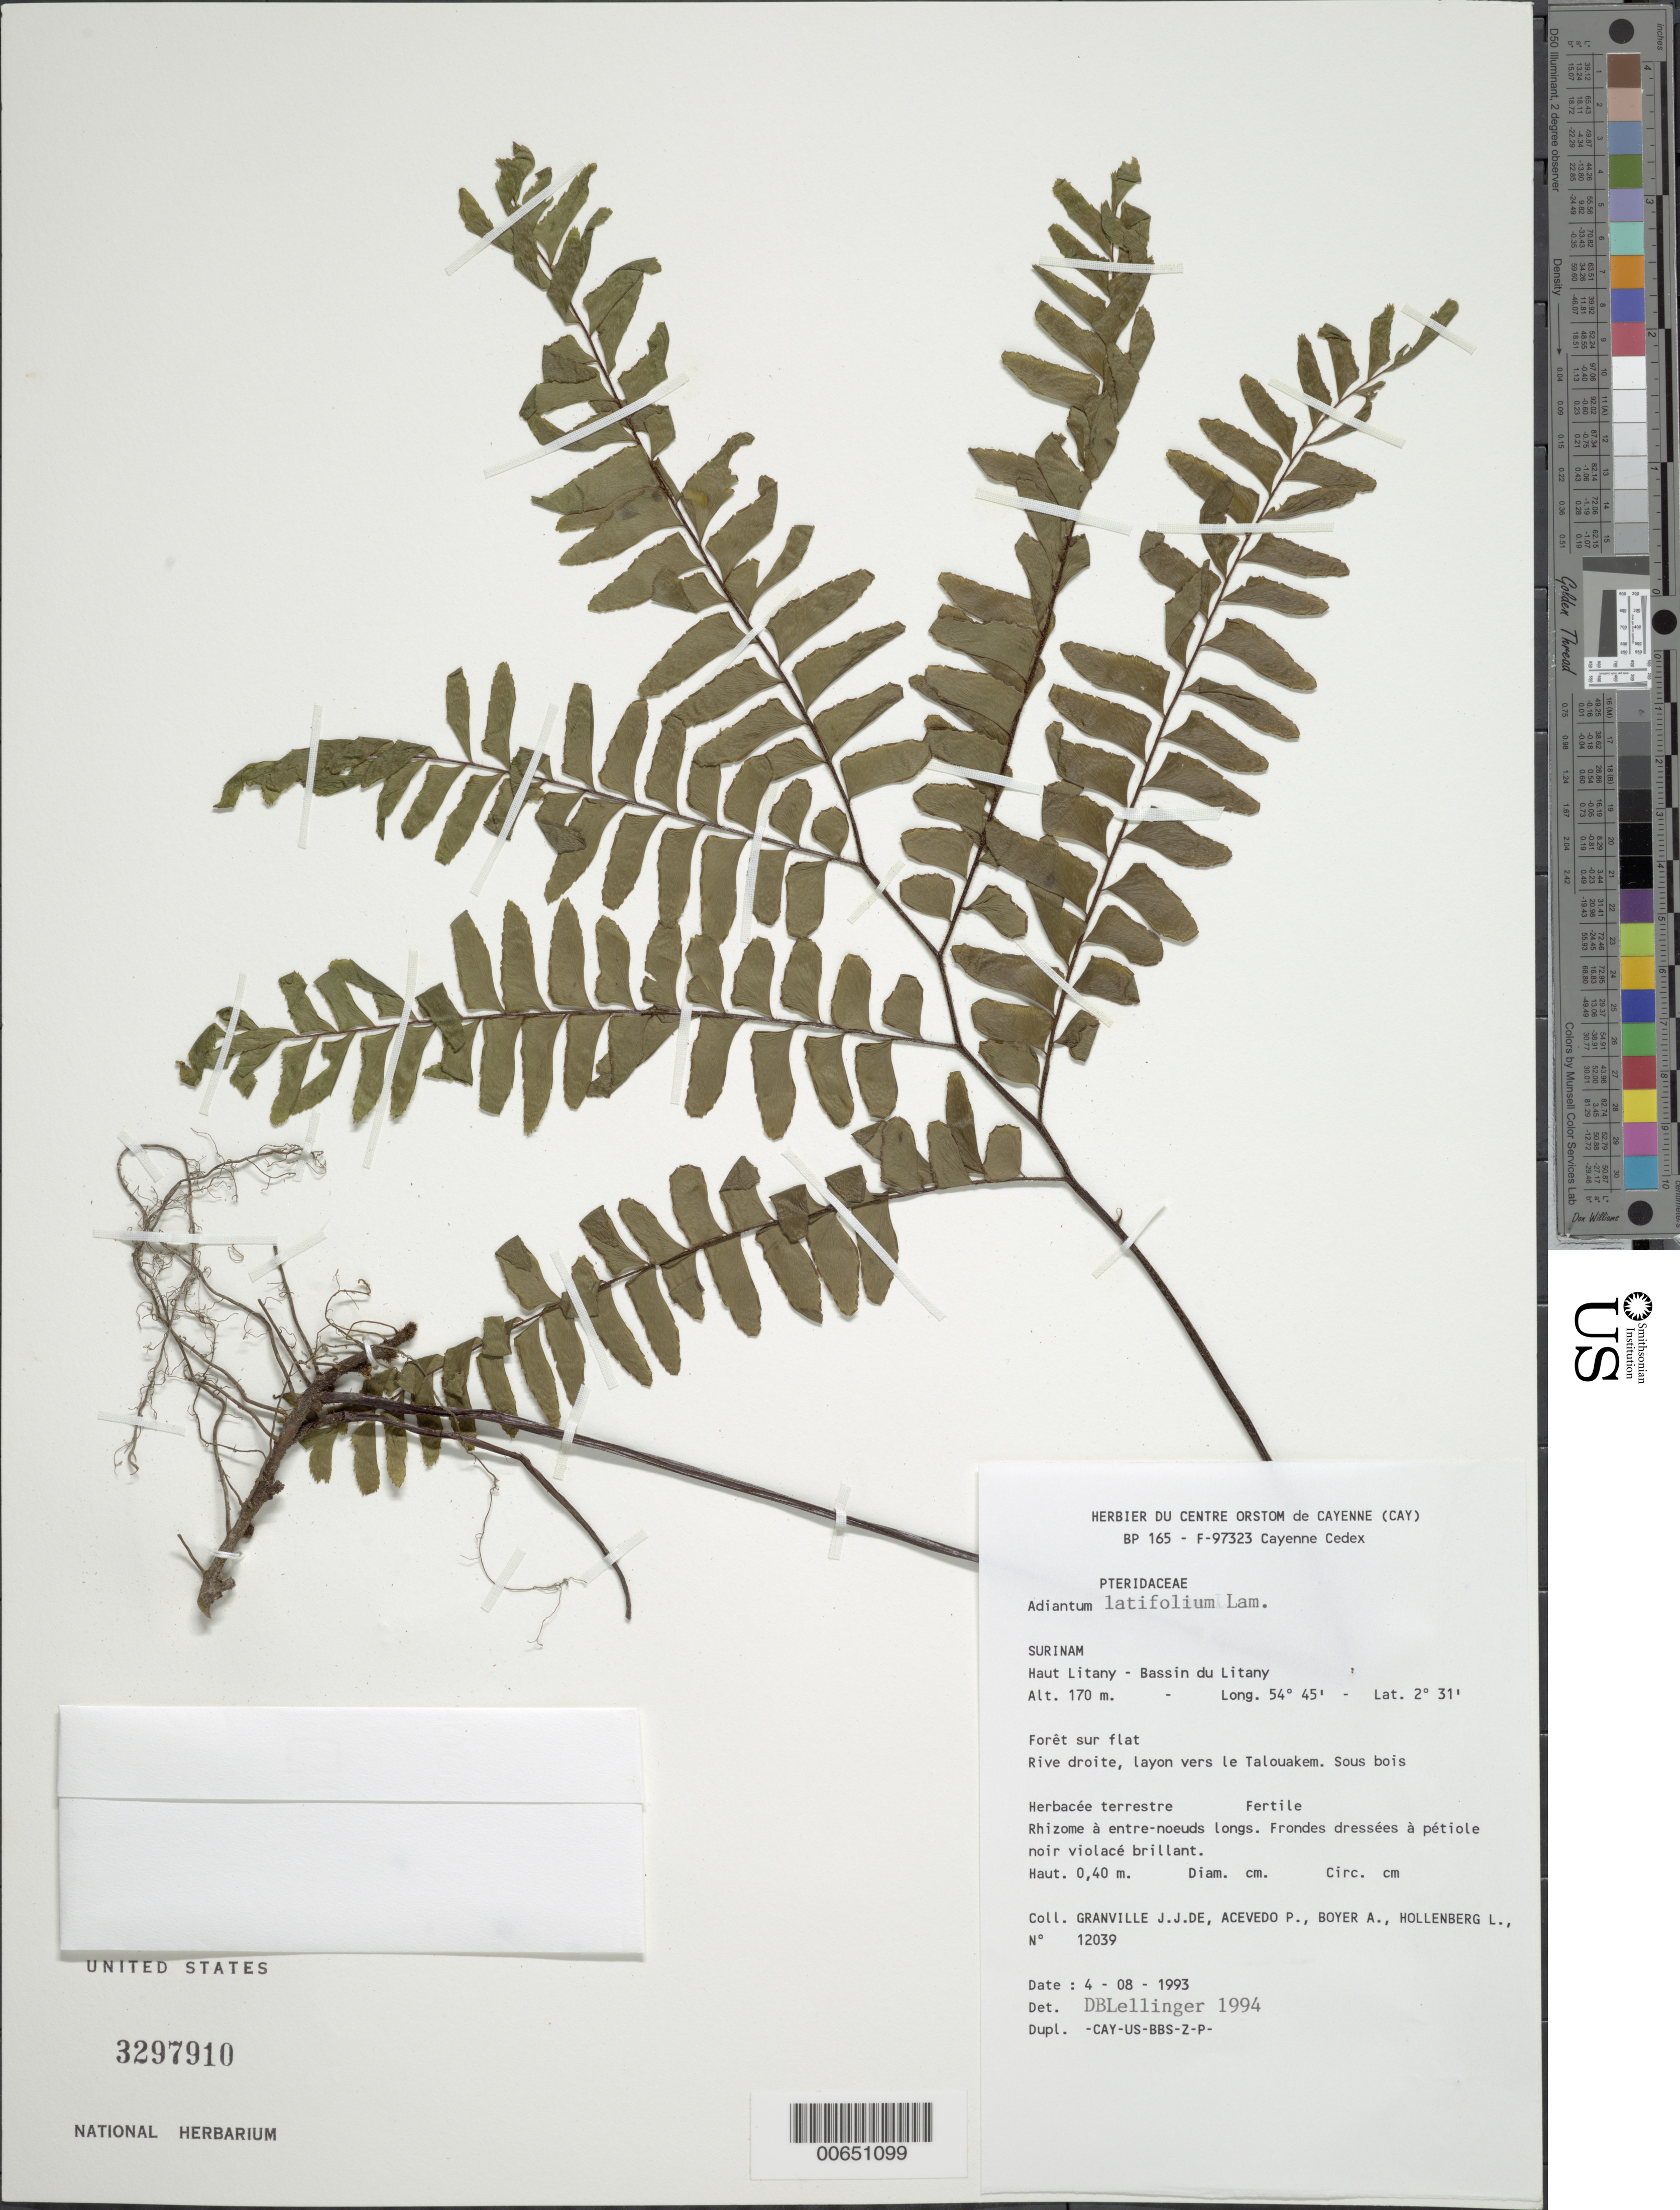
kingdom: Plantae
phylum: Tracheophyta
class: Polypodiopsida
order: Polypodiales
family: Pteridaceae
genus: Adiantum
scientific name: Adiantum latifolium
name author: Lam.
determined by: Lellinger, David B., (BOT), Smithsonian Institution - National Museum of Natural History (UNITED STATES)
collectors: J.-J. de Granville, P. Acevedo-Rodr., A. Boyer & L. Hollenberg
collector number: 12039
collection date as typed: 4-Aug-93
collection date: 1993-08-04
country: Suriname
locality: Haut Litany, Bassin du Litany, rive droit, layon vers le Talouakem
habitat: Forest on flatland; understory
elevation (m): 170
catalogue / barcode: US 3297910